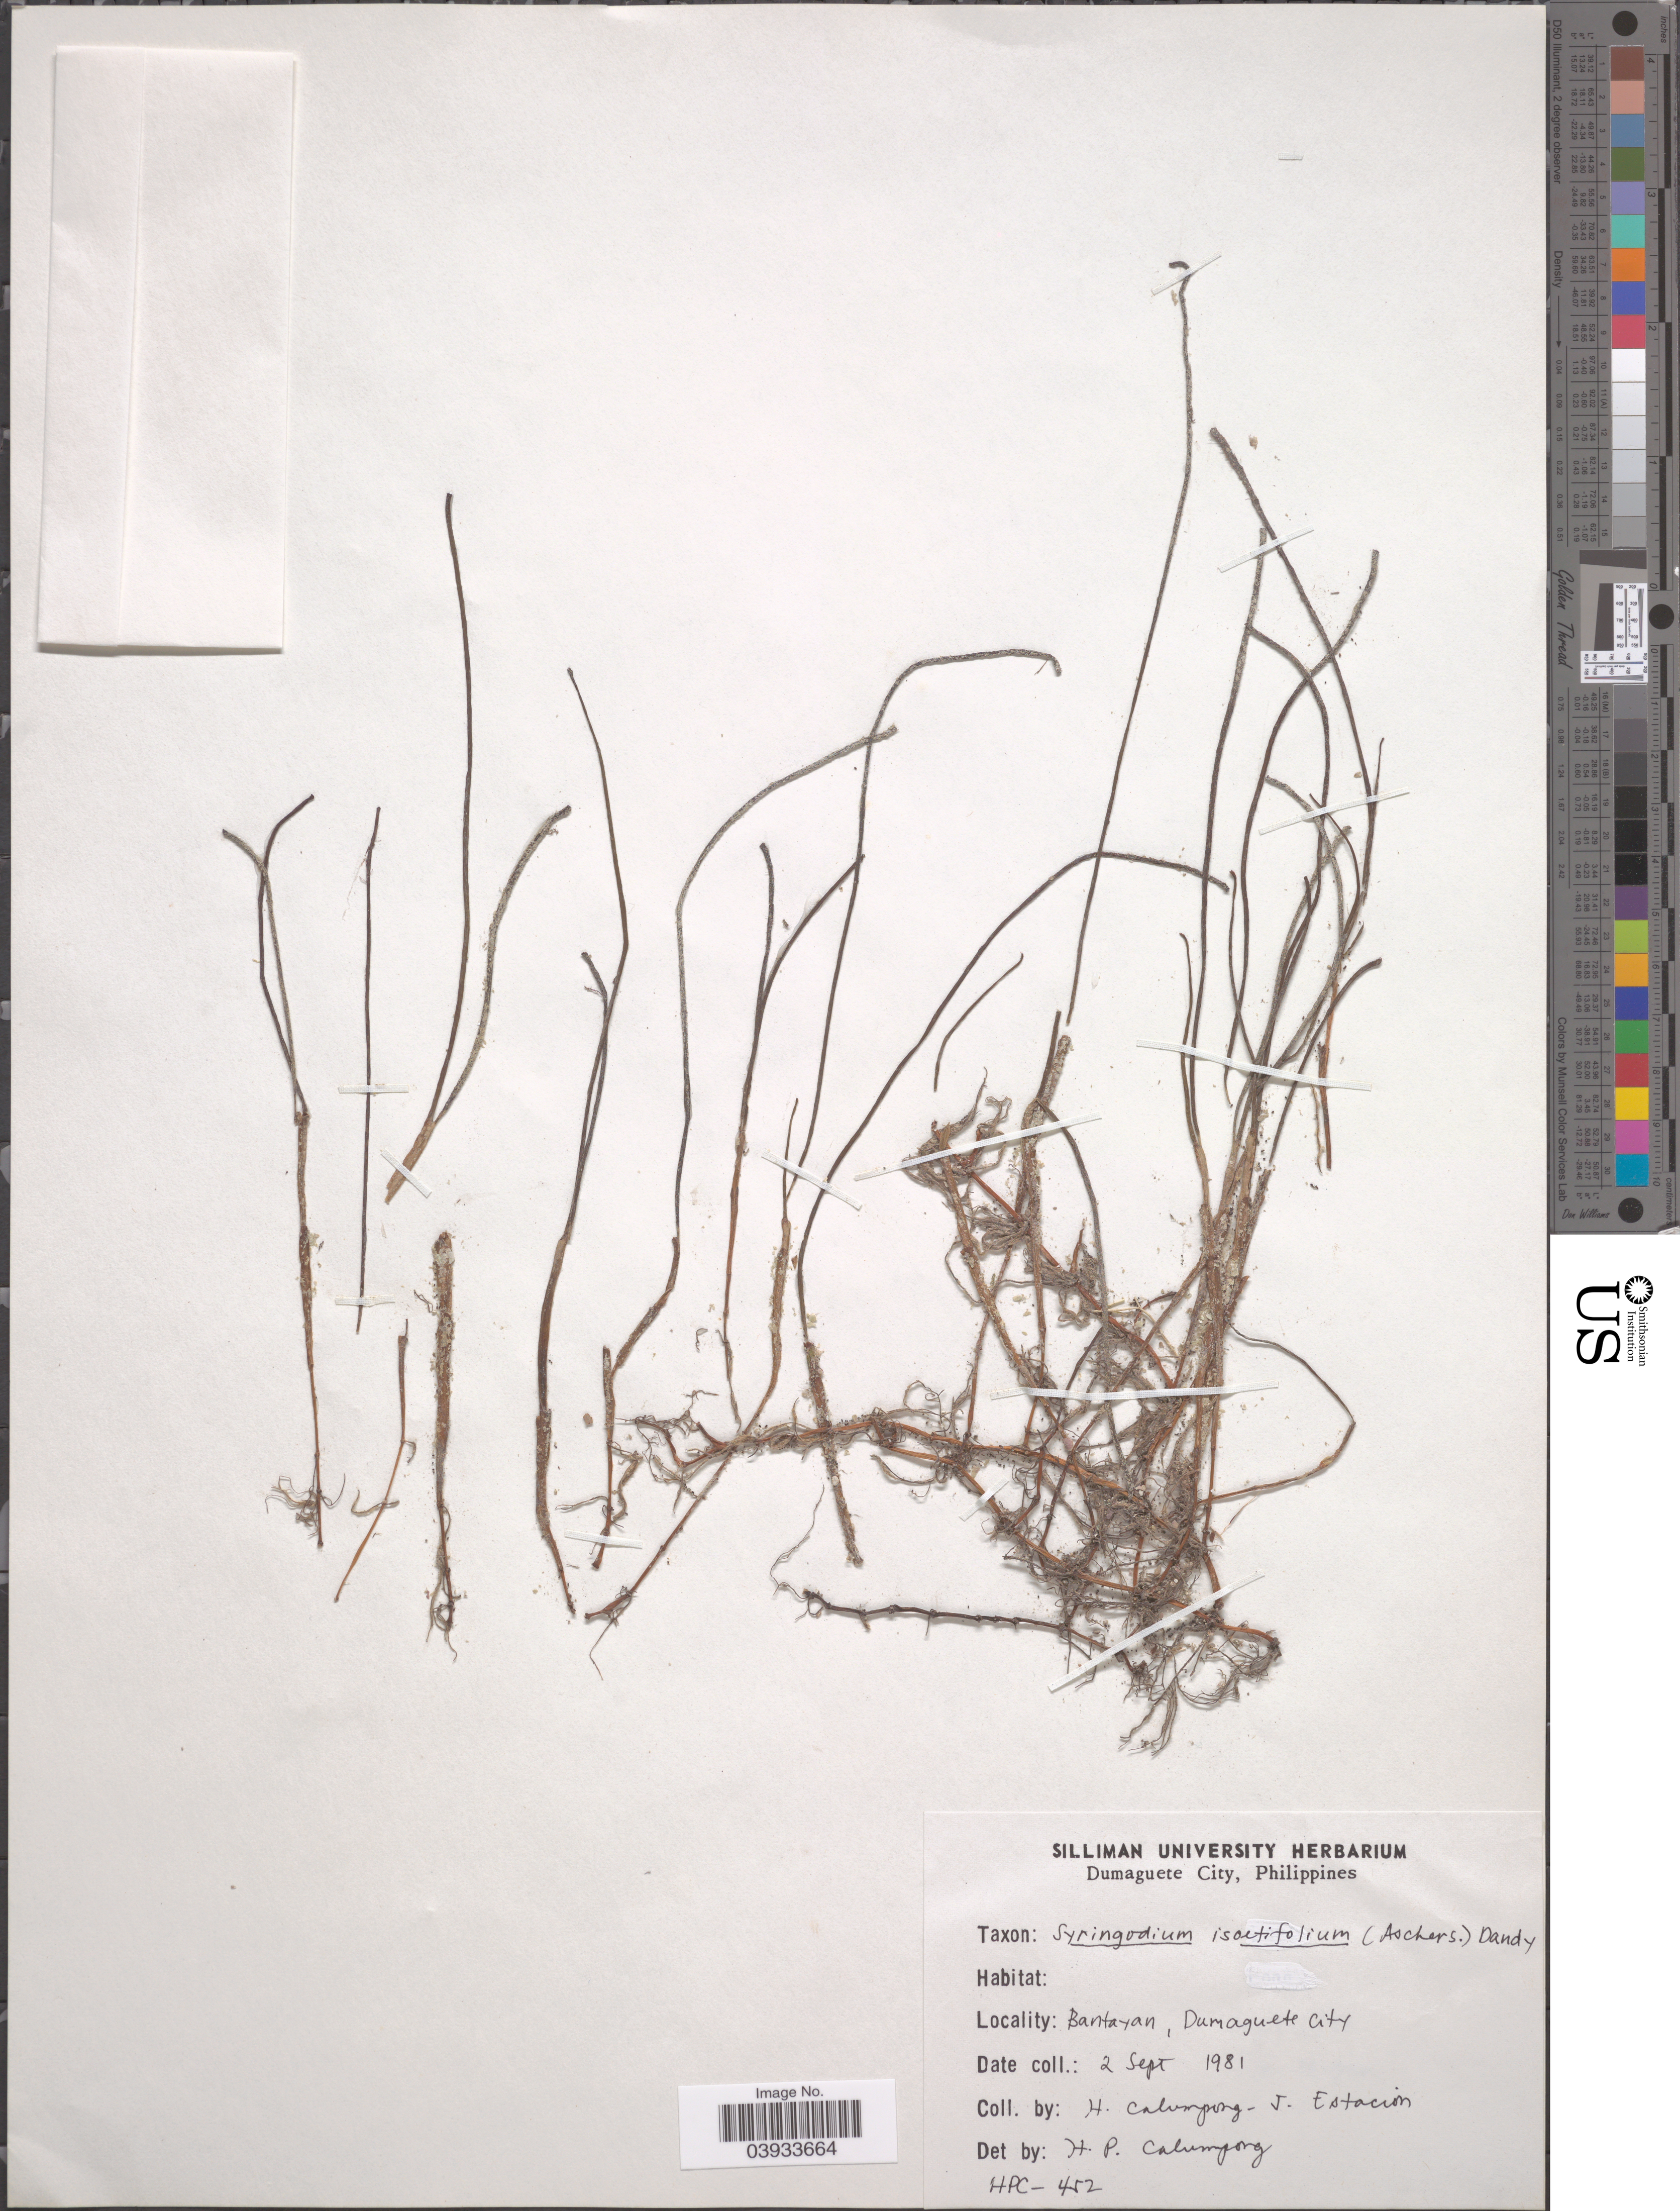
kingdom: Plantae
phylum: Tracheophyta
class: Liliopsida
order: Alismatales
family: Cymodoceaceae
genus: Syringodium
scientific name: Syringodium isoetifolium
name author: (Asch.) Dandy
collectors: H. Calumpong & J. Estacion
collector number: HPC-452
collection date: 1981-09-02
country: Philippines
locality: Bantayan. Dumaguete City.